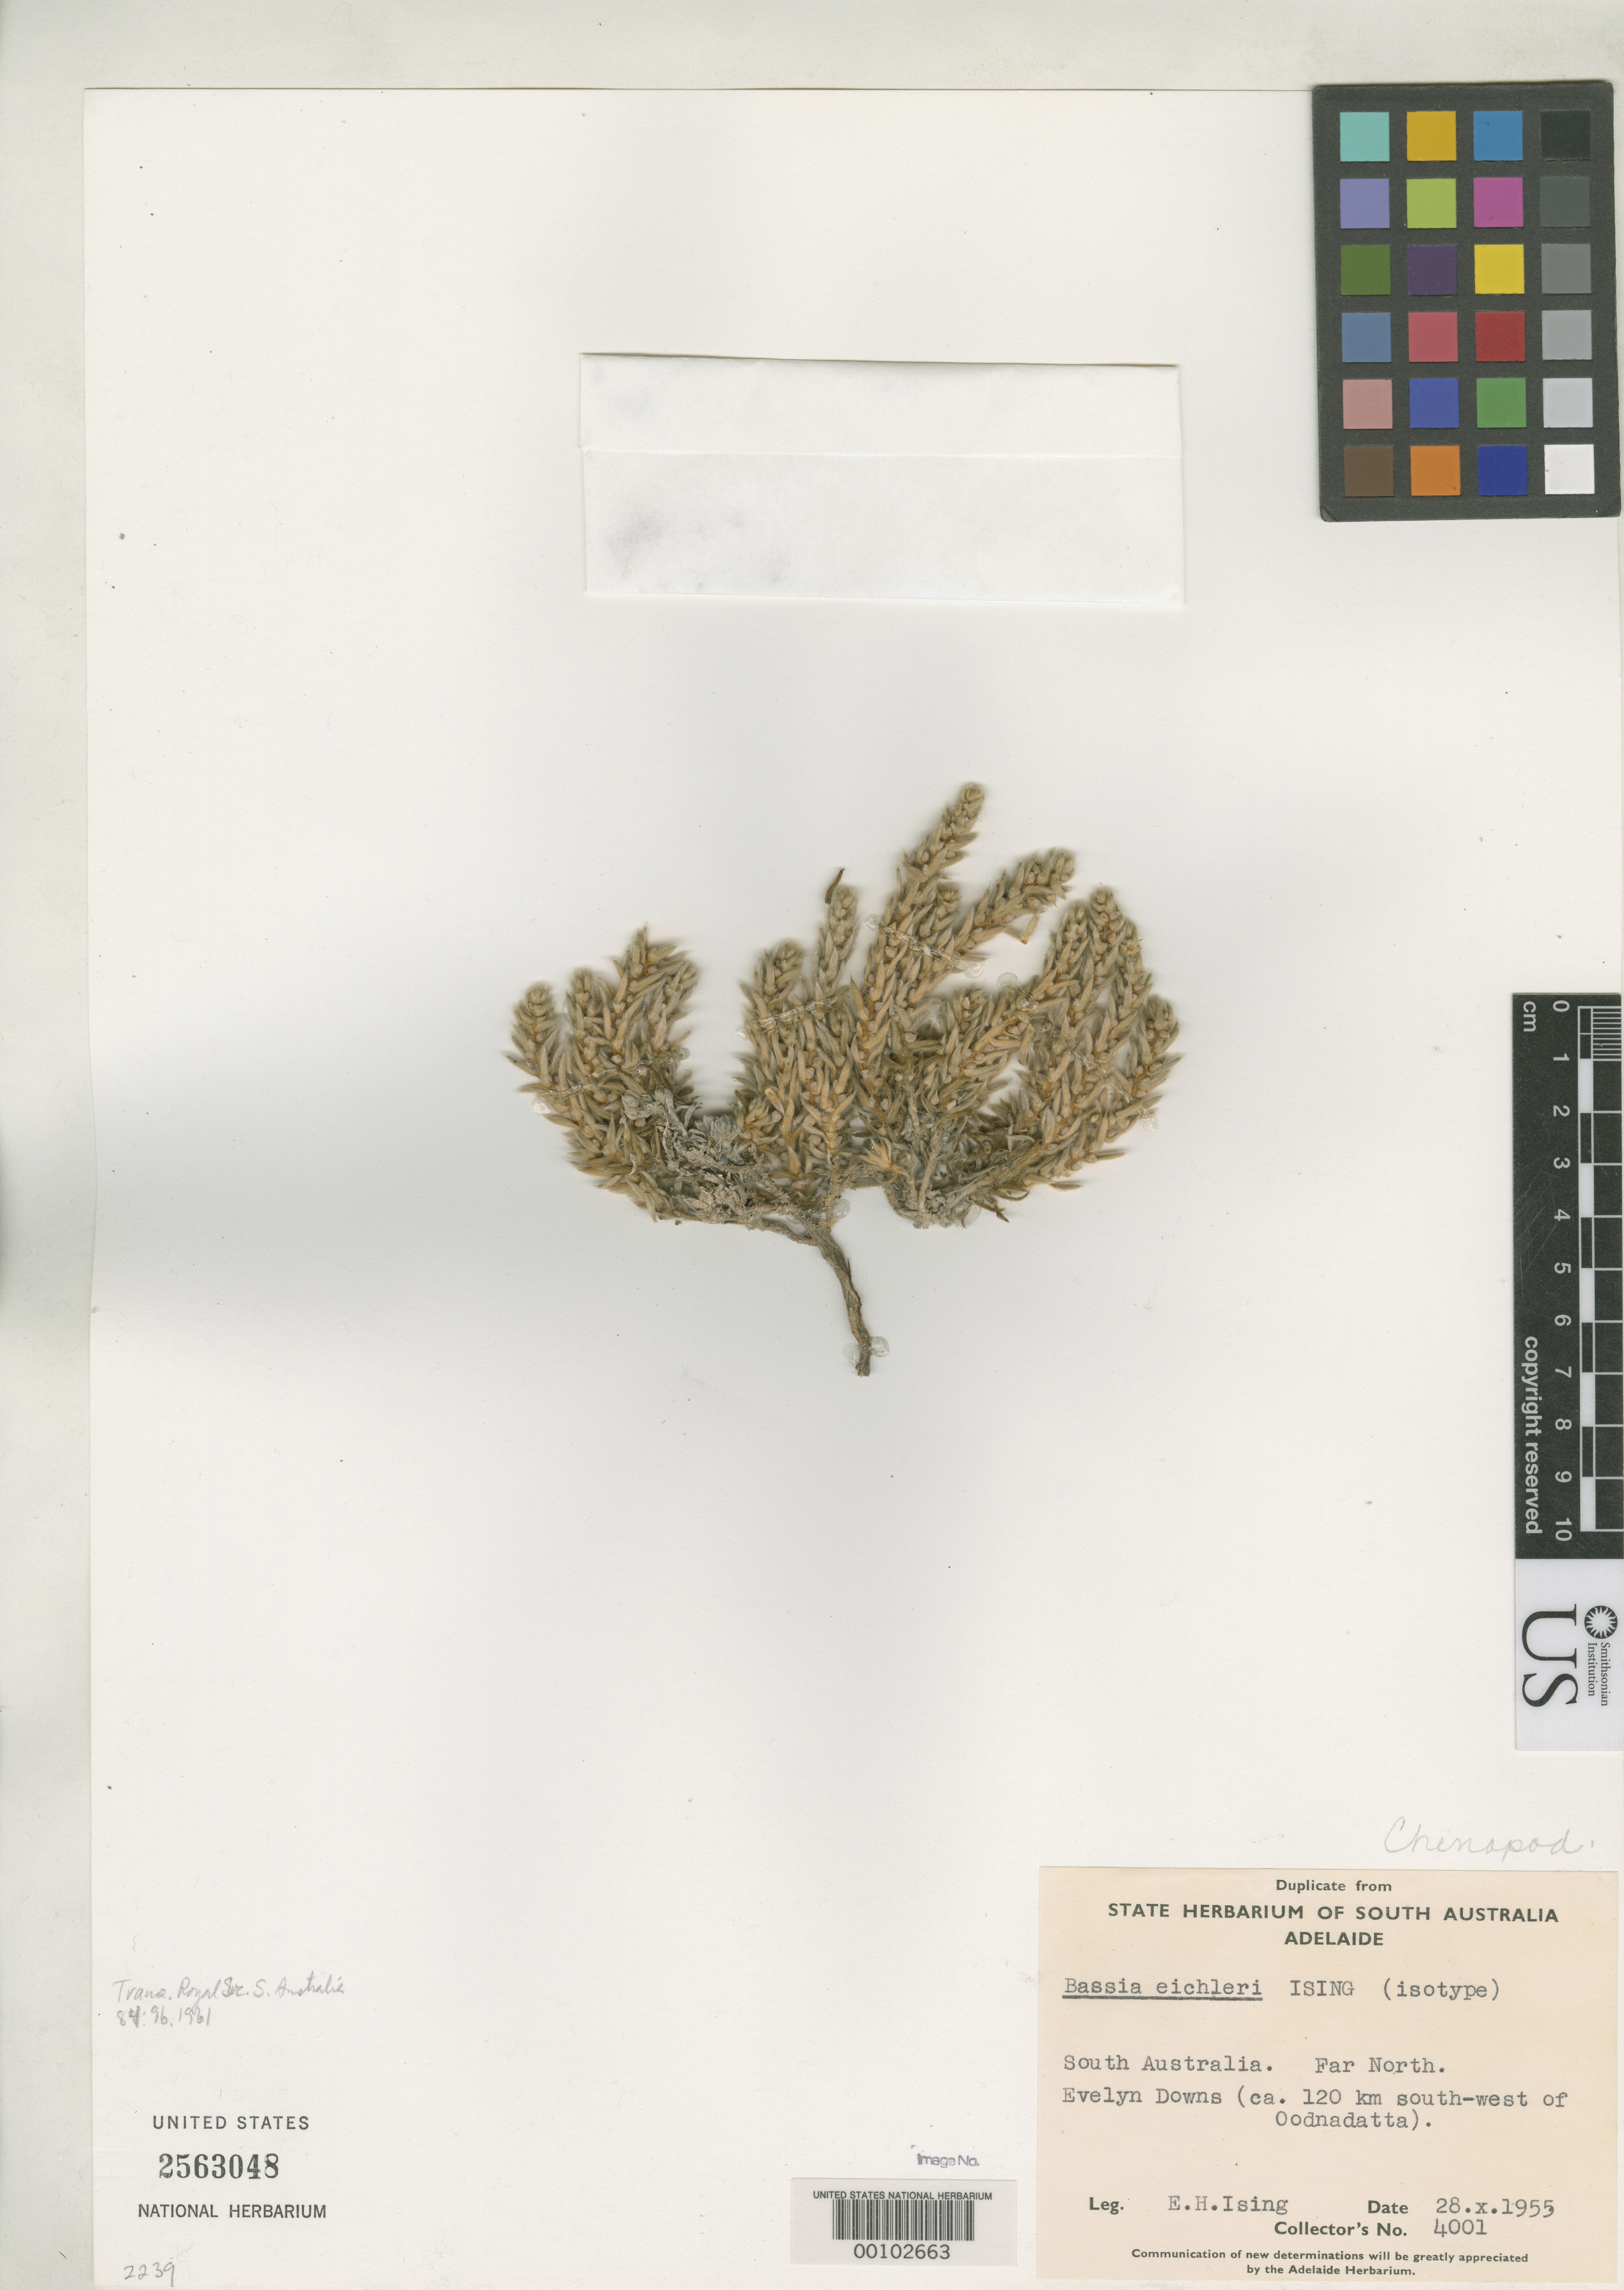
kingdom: Plantae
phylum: Tracheophyta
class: Magnoliopsida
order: Caryophyllales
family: Amaranthaceae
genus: Bassia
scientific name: Bassia eichleri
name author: Ising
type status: Isotype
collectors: E. Ising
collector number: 4001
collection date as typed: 28 Oct 1955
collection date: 1955-10-28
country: Australia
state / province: South Australia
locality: Evelyn Downs.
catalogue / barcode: US 2563048